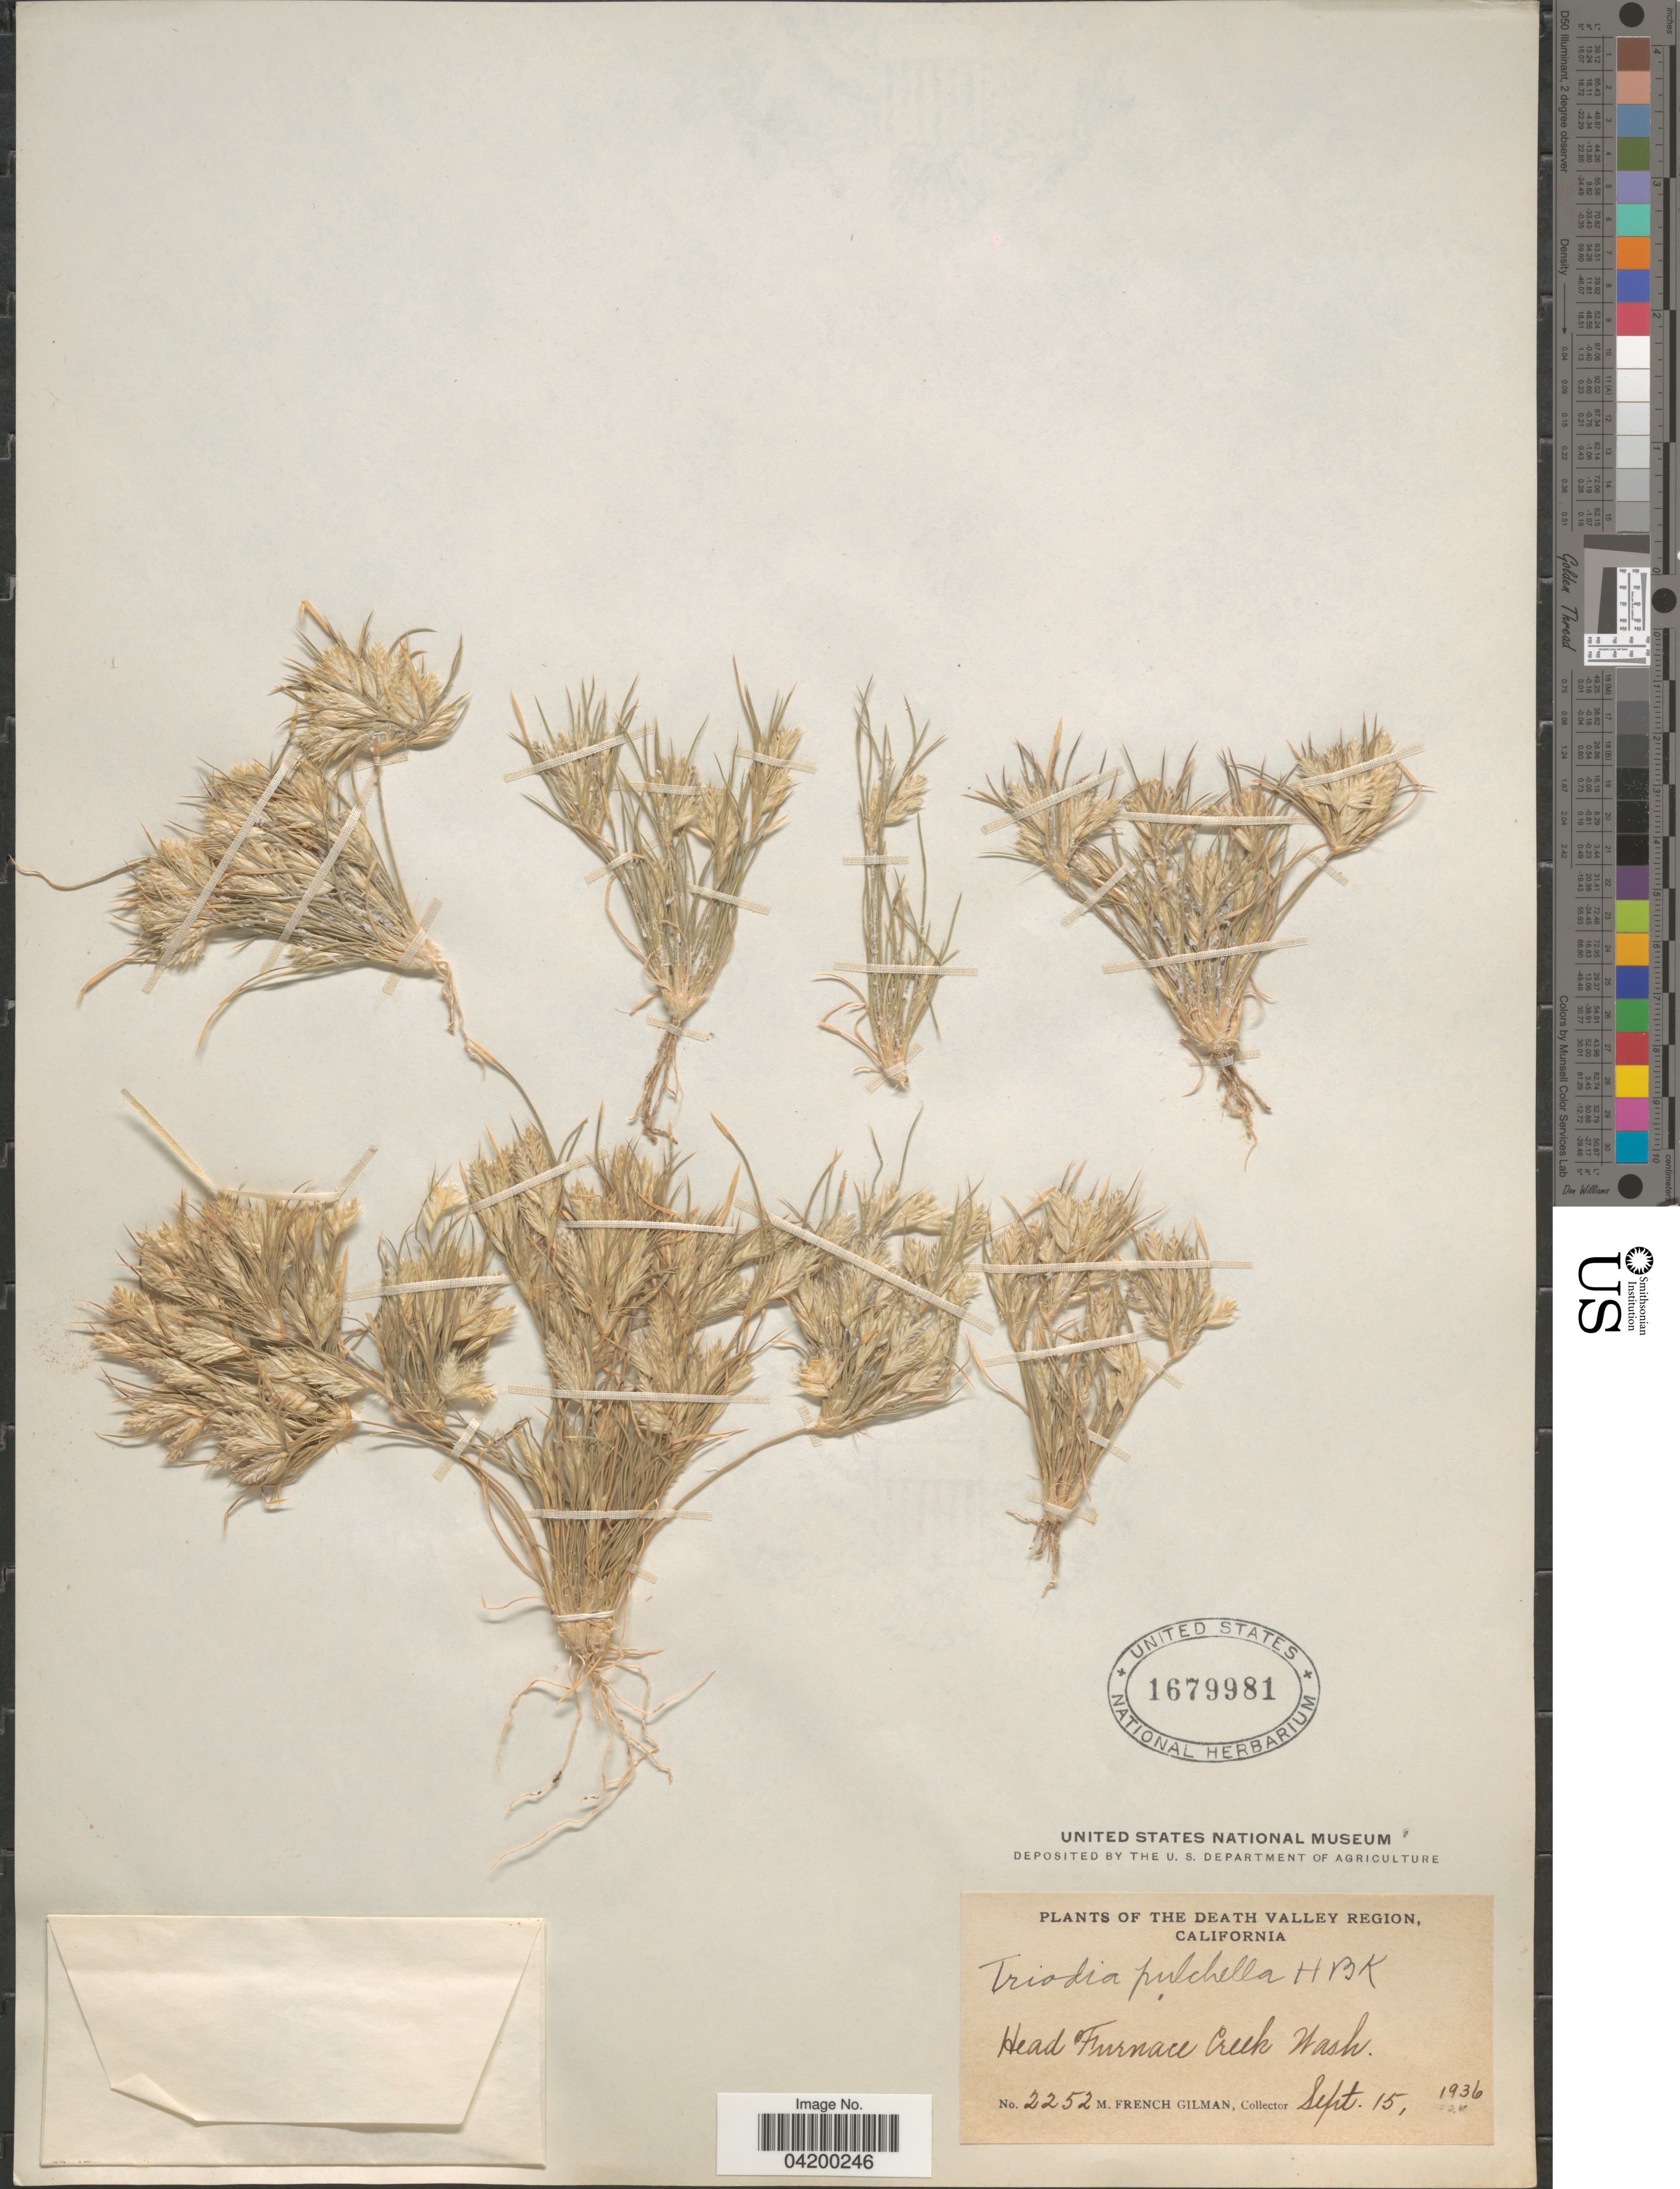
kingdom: Plantae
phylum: Tracheophyta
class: Liliopsida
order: Poales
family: Poaceae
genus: Dasyochloa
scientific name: Dasyochloa pulchella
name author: (Kunth) Willd. ex Rydb.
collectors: M. F. Gilman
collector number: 2252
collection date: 1936-09-15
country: United States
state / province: California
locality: Death Valley Region. Head Furnace Creek Wash.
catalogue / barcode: US 1679981